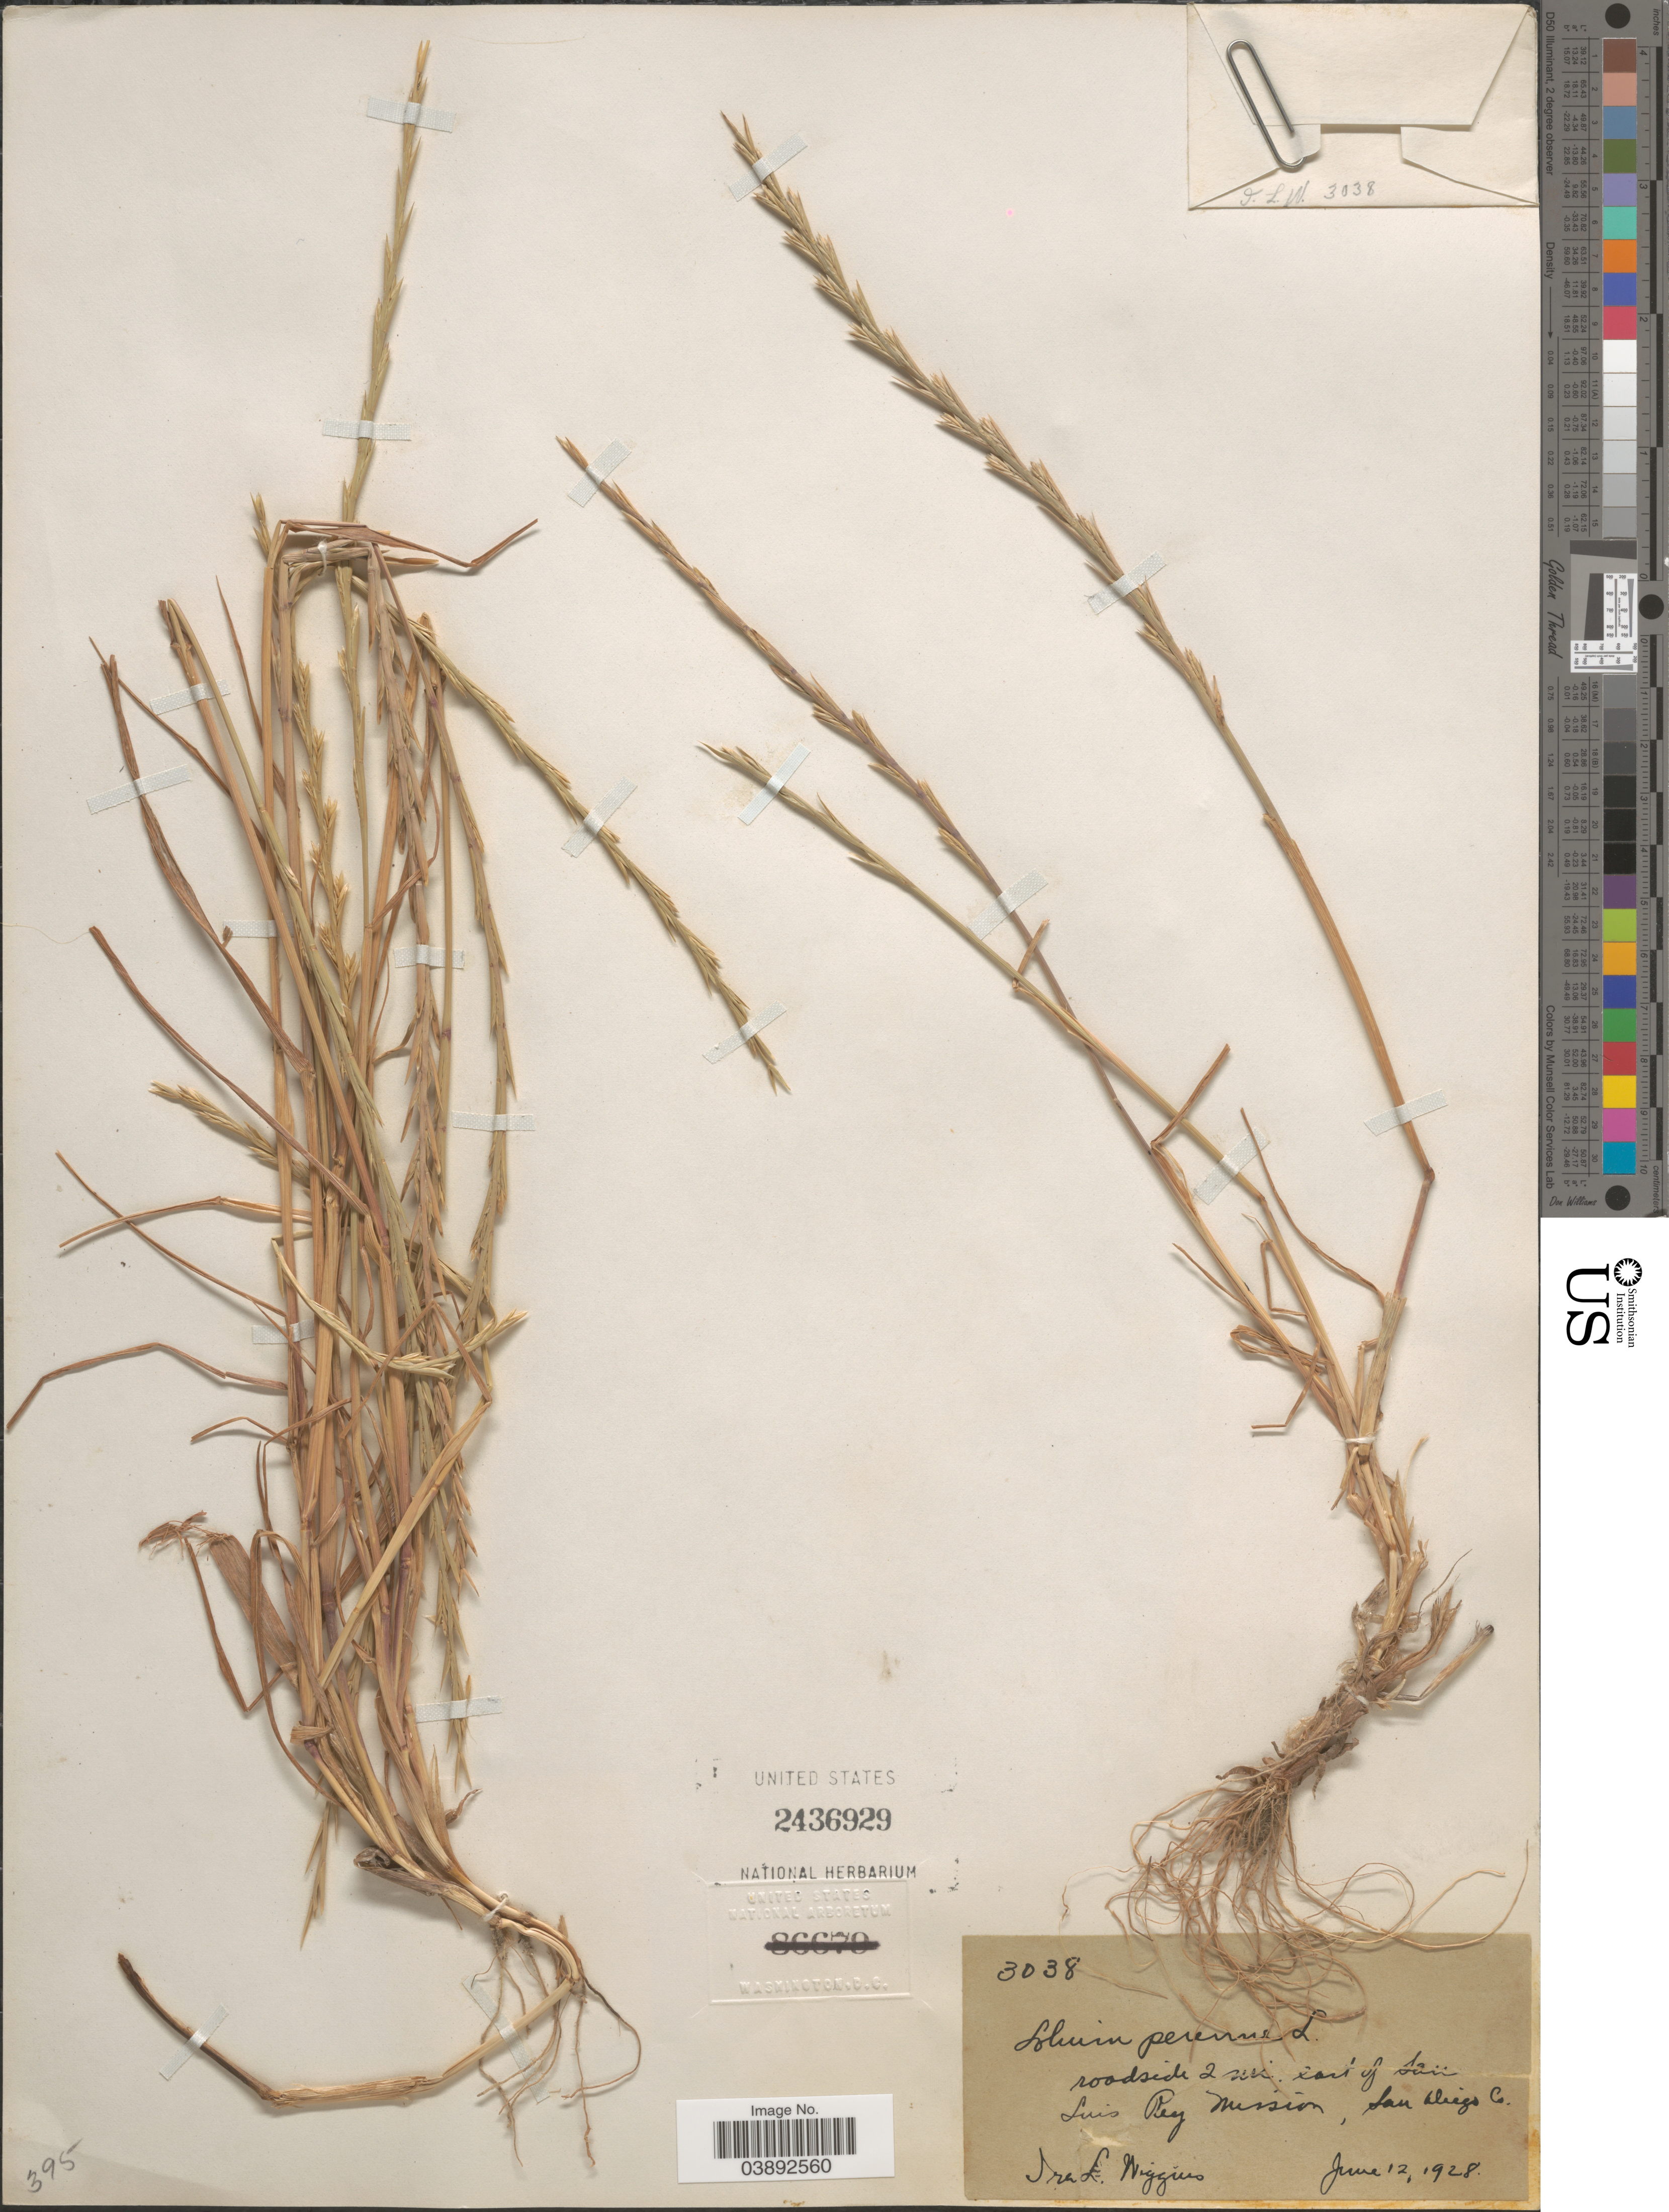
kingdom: Plantae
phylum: Tracheophyta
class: Liliopsida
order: Poales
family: Poaceae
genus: Lolium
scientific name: Lolium perenne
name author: L.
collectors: I. L. Wiggins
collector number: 3038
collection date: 1928-06-12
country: United States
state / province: California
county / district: San Diego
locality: Roadside 2 mi. east of San Luis Rey Mission, San Diego Co.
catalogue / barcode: US 2436929